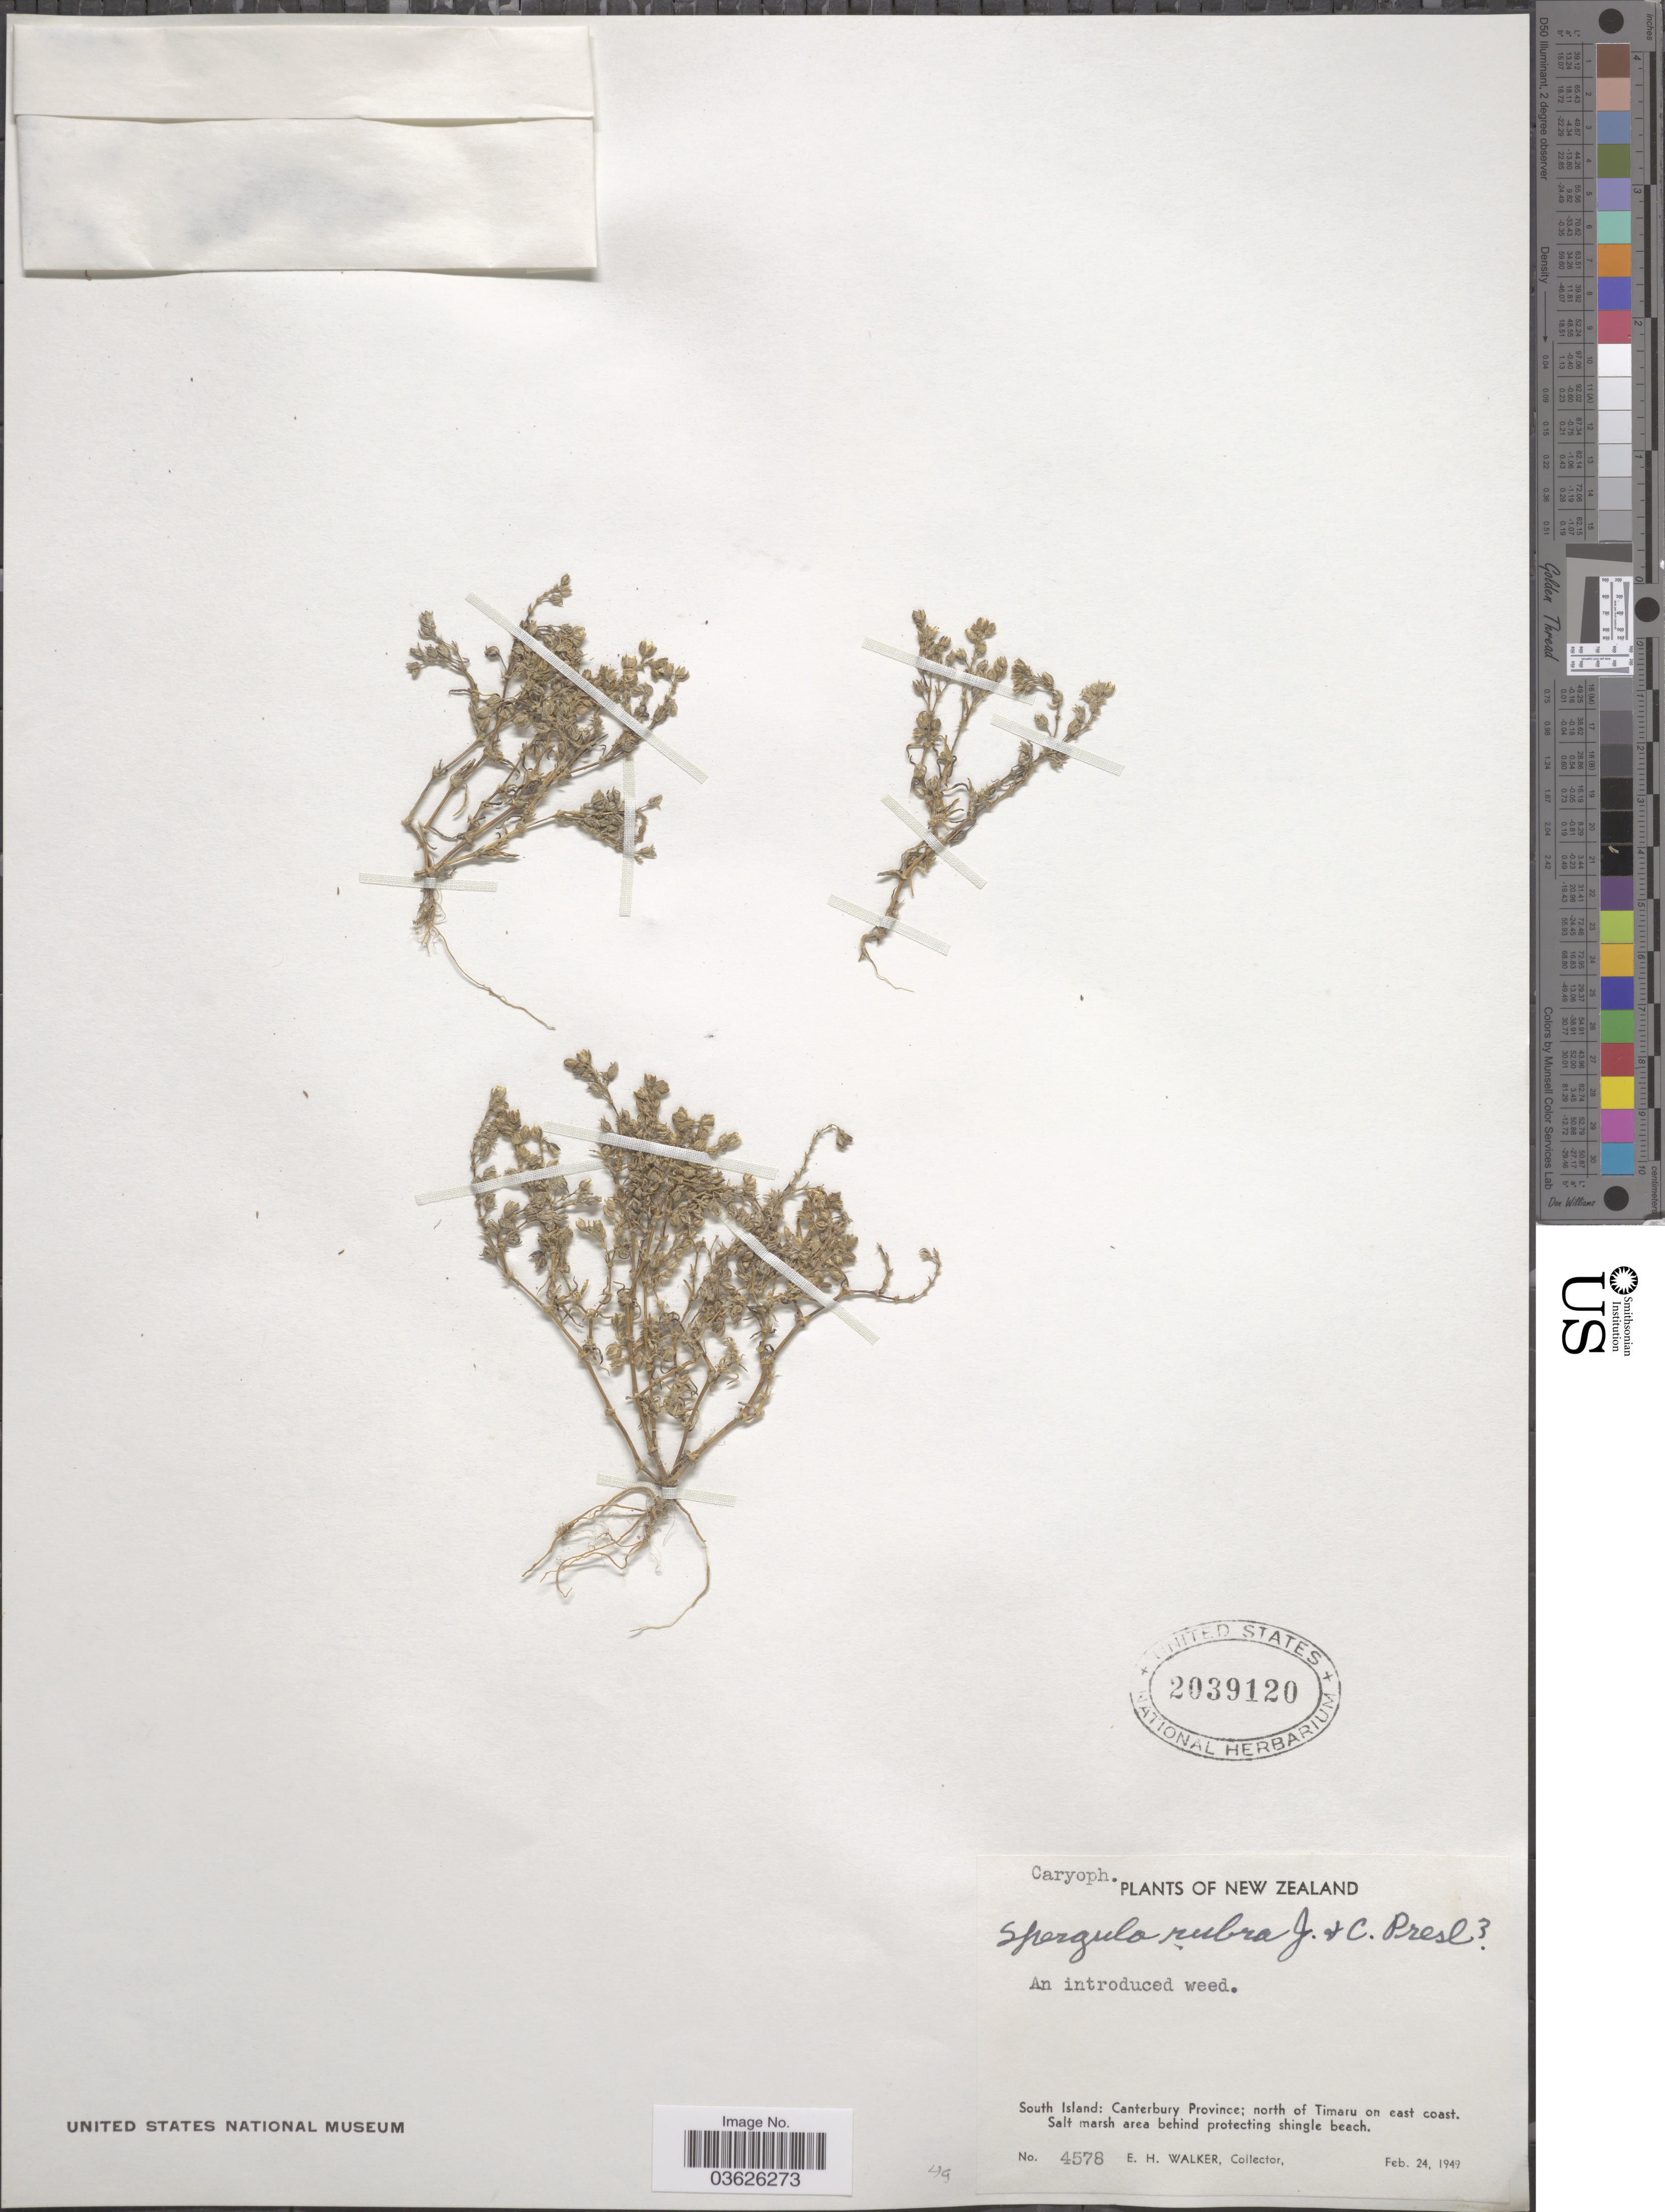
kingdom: Plantae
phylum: Tracheophyta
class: Magnoliopsida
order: Caryophyllales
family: Caryophyllaceae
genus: Spergularia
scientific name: Spergularia rubra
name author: (L.) J. Presl & C. Presl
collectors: E. H. Walker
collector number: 4578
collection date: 1949-02-24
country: New Zealand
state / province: Canterbury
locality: South Island: north of Timaru on east coast.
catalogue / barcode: US 2039120